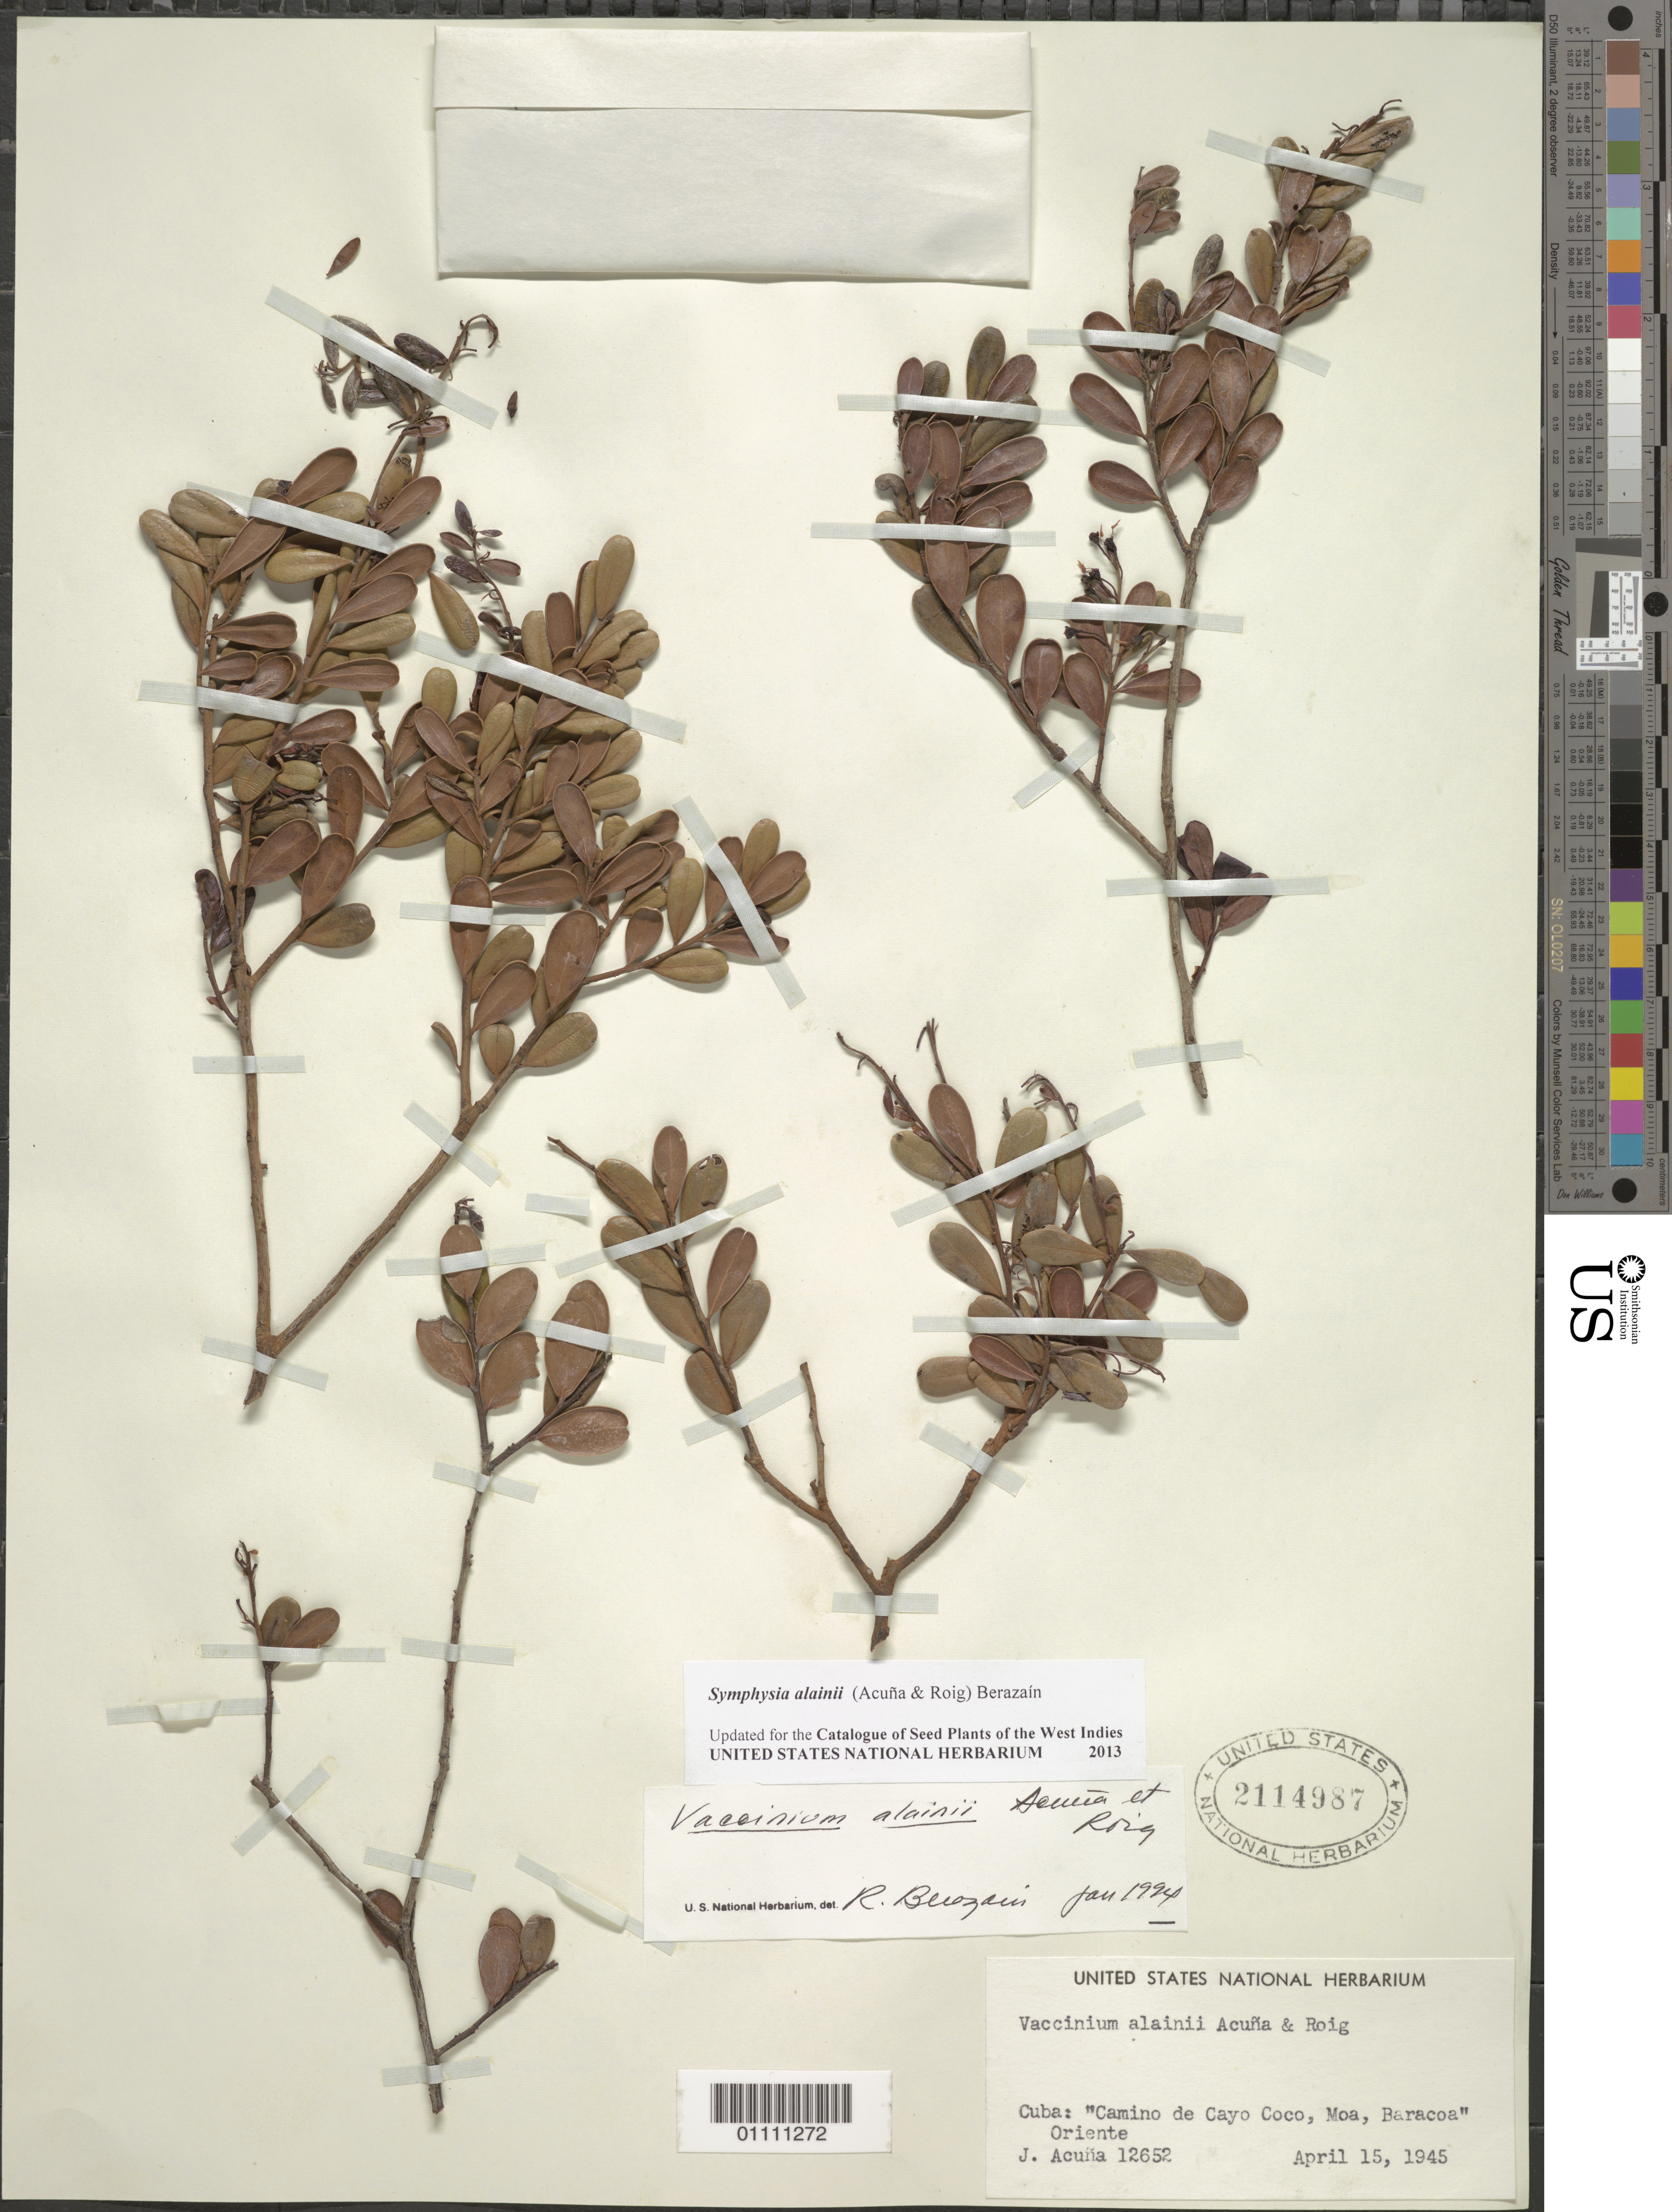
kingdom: Plantae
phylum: Tracheophyta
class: Magnoliopsida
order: Ericales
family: Ericaceae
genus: Symphysia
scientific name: Symphysia alainii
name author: (Acuña & Roíg) R. Berazaín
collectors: J. Acuña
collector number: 12652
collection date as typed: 15 Apr 1945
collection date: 1945-04-15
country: Cuba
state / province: Holguin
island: Cuba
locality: Camino de Cayo Coco, Moa, Baracoa [Oriente]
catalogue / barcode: US 2114987